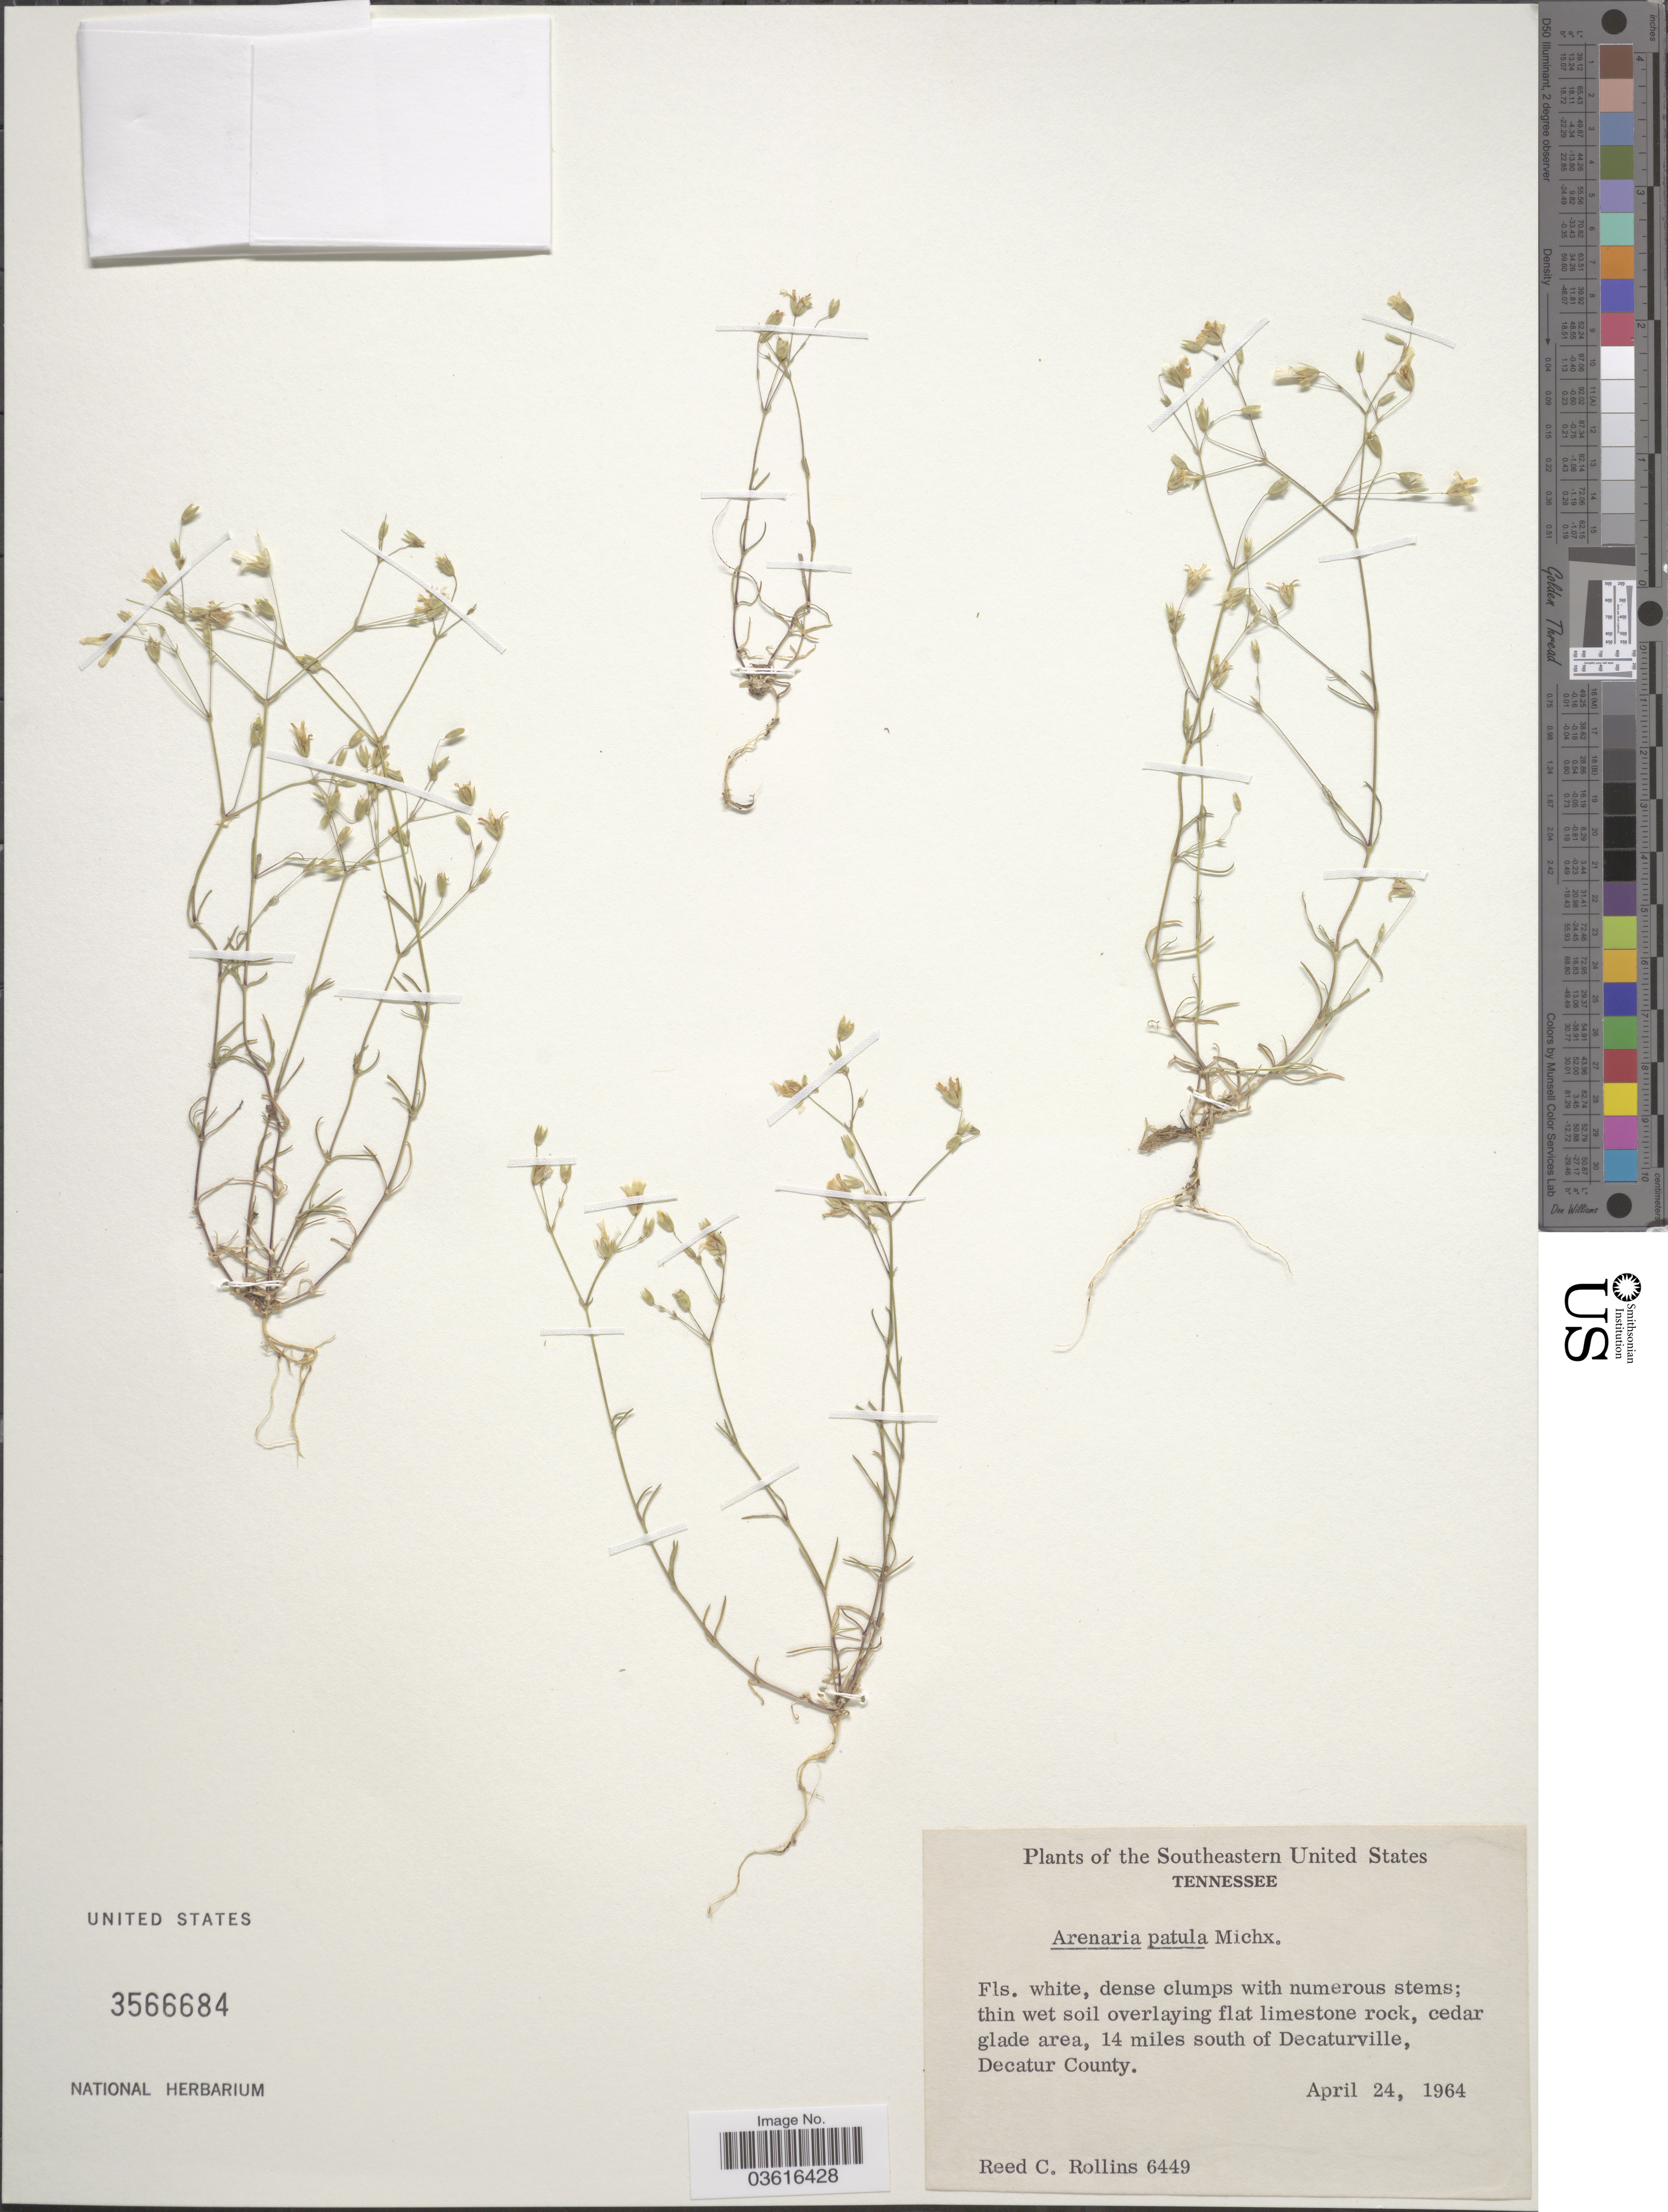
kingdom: Plantae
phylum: Tracheophyta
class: Magnoliopsida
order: Caryophyllales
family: Caryophyllaceae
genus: Minuartia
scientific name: Minuartia patula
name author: (Michx.) Mattf.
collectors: R. C. Rollins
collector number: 6449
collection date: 1964-04-24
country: United States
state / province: Tennessee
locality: Southern United States. Cedar glade area, 14 miles south of Decaturville, Decatur County.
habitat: cedar glade area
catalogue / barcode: US 3566684